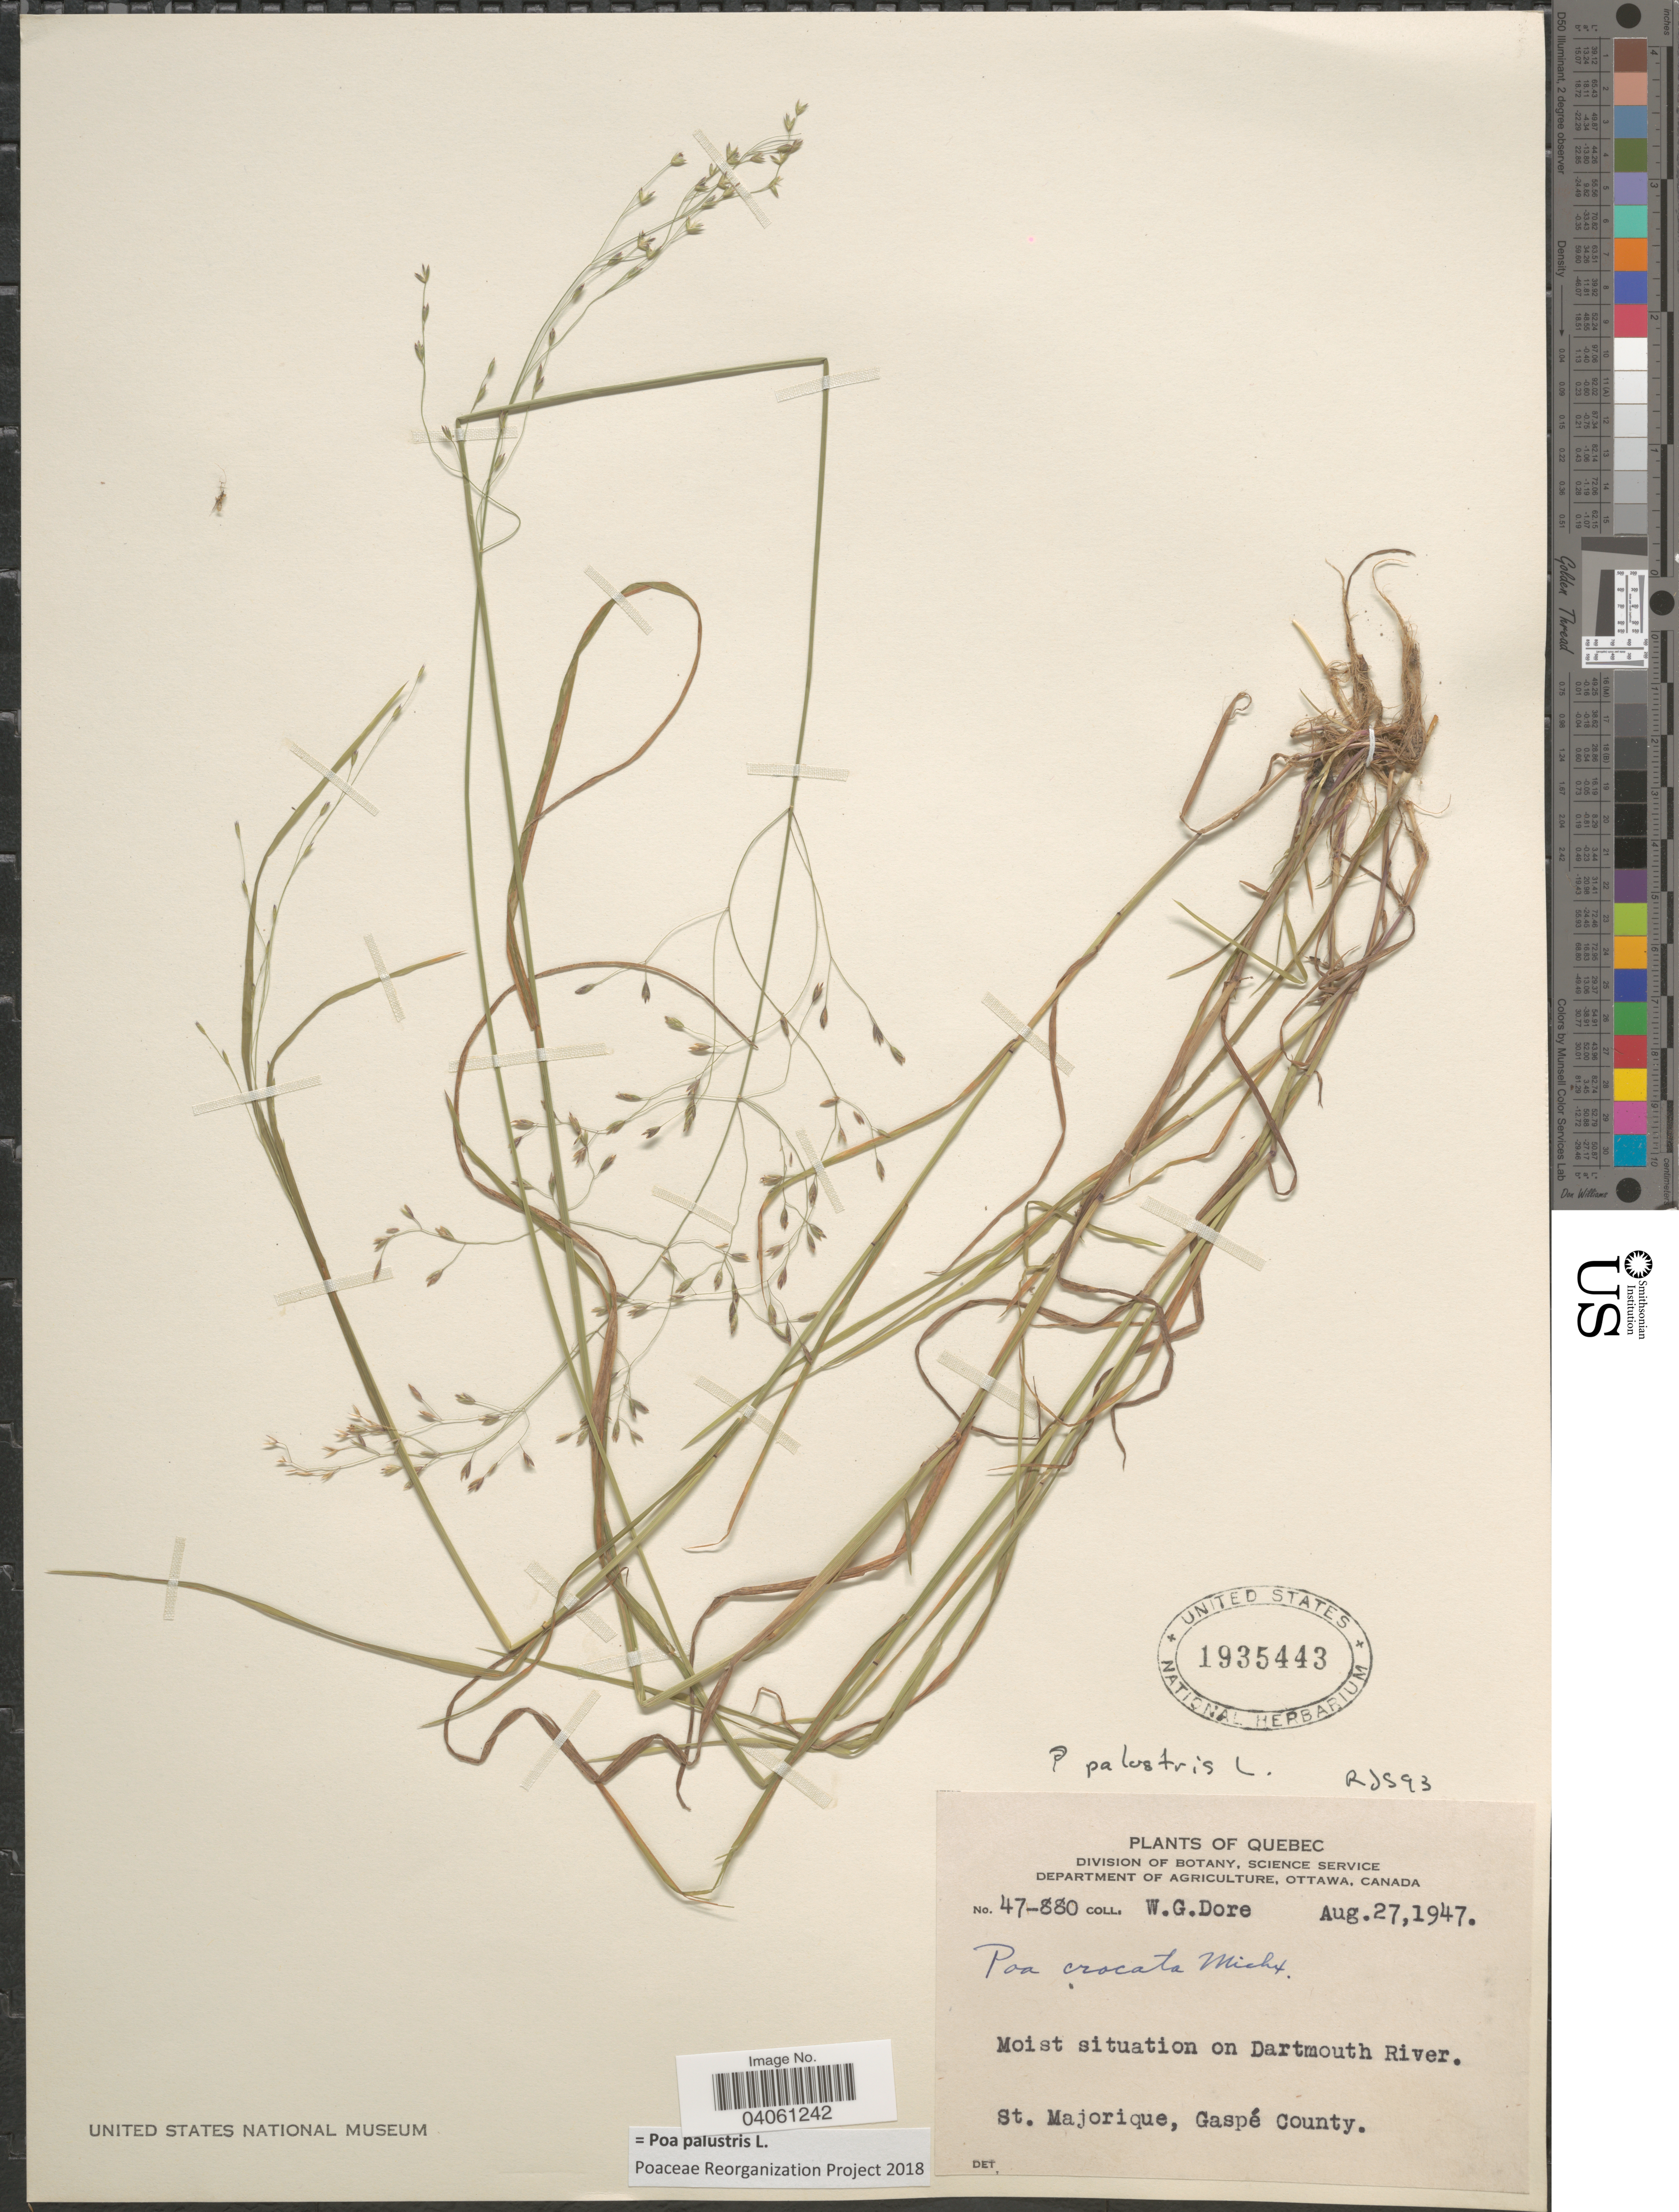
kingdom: Plantae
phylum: Tracheophyta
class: Liliopsida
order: Poales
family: Poaceae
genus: Poa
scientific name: Poa palustris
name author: L.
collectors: W. Dore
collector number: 47-880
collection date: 1947-08-27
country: Canada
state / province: Quebec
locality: Moist situation on Darthmouth River. St. Majorique, Gaspé County.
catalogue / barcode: US 1935443